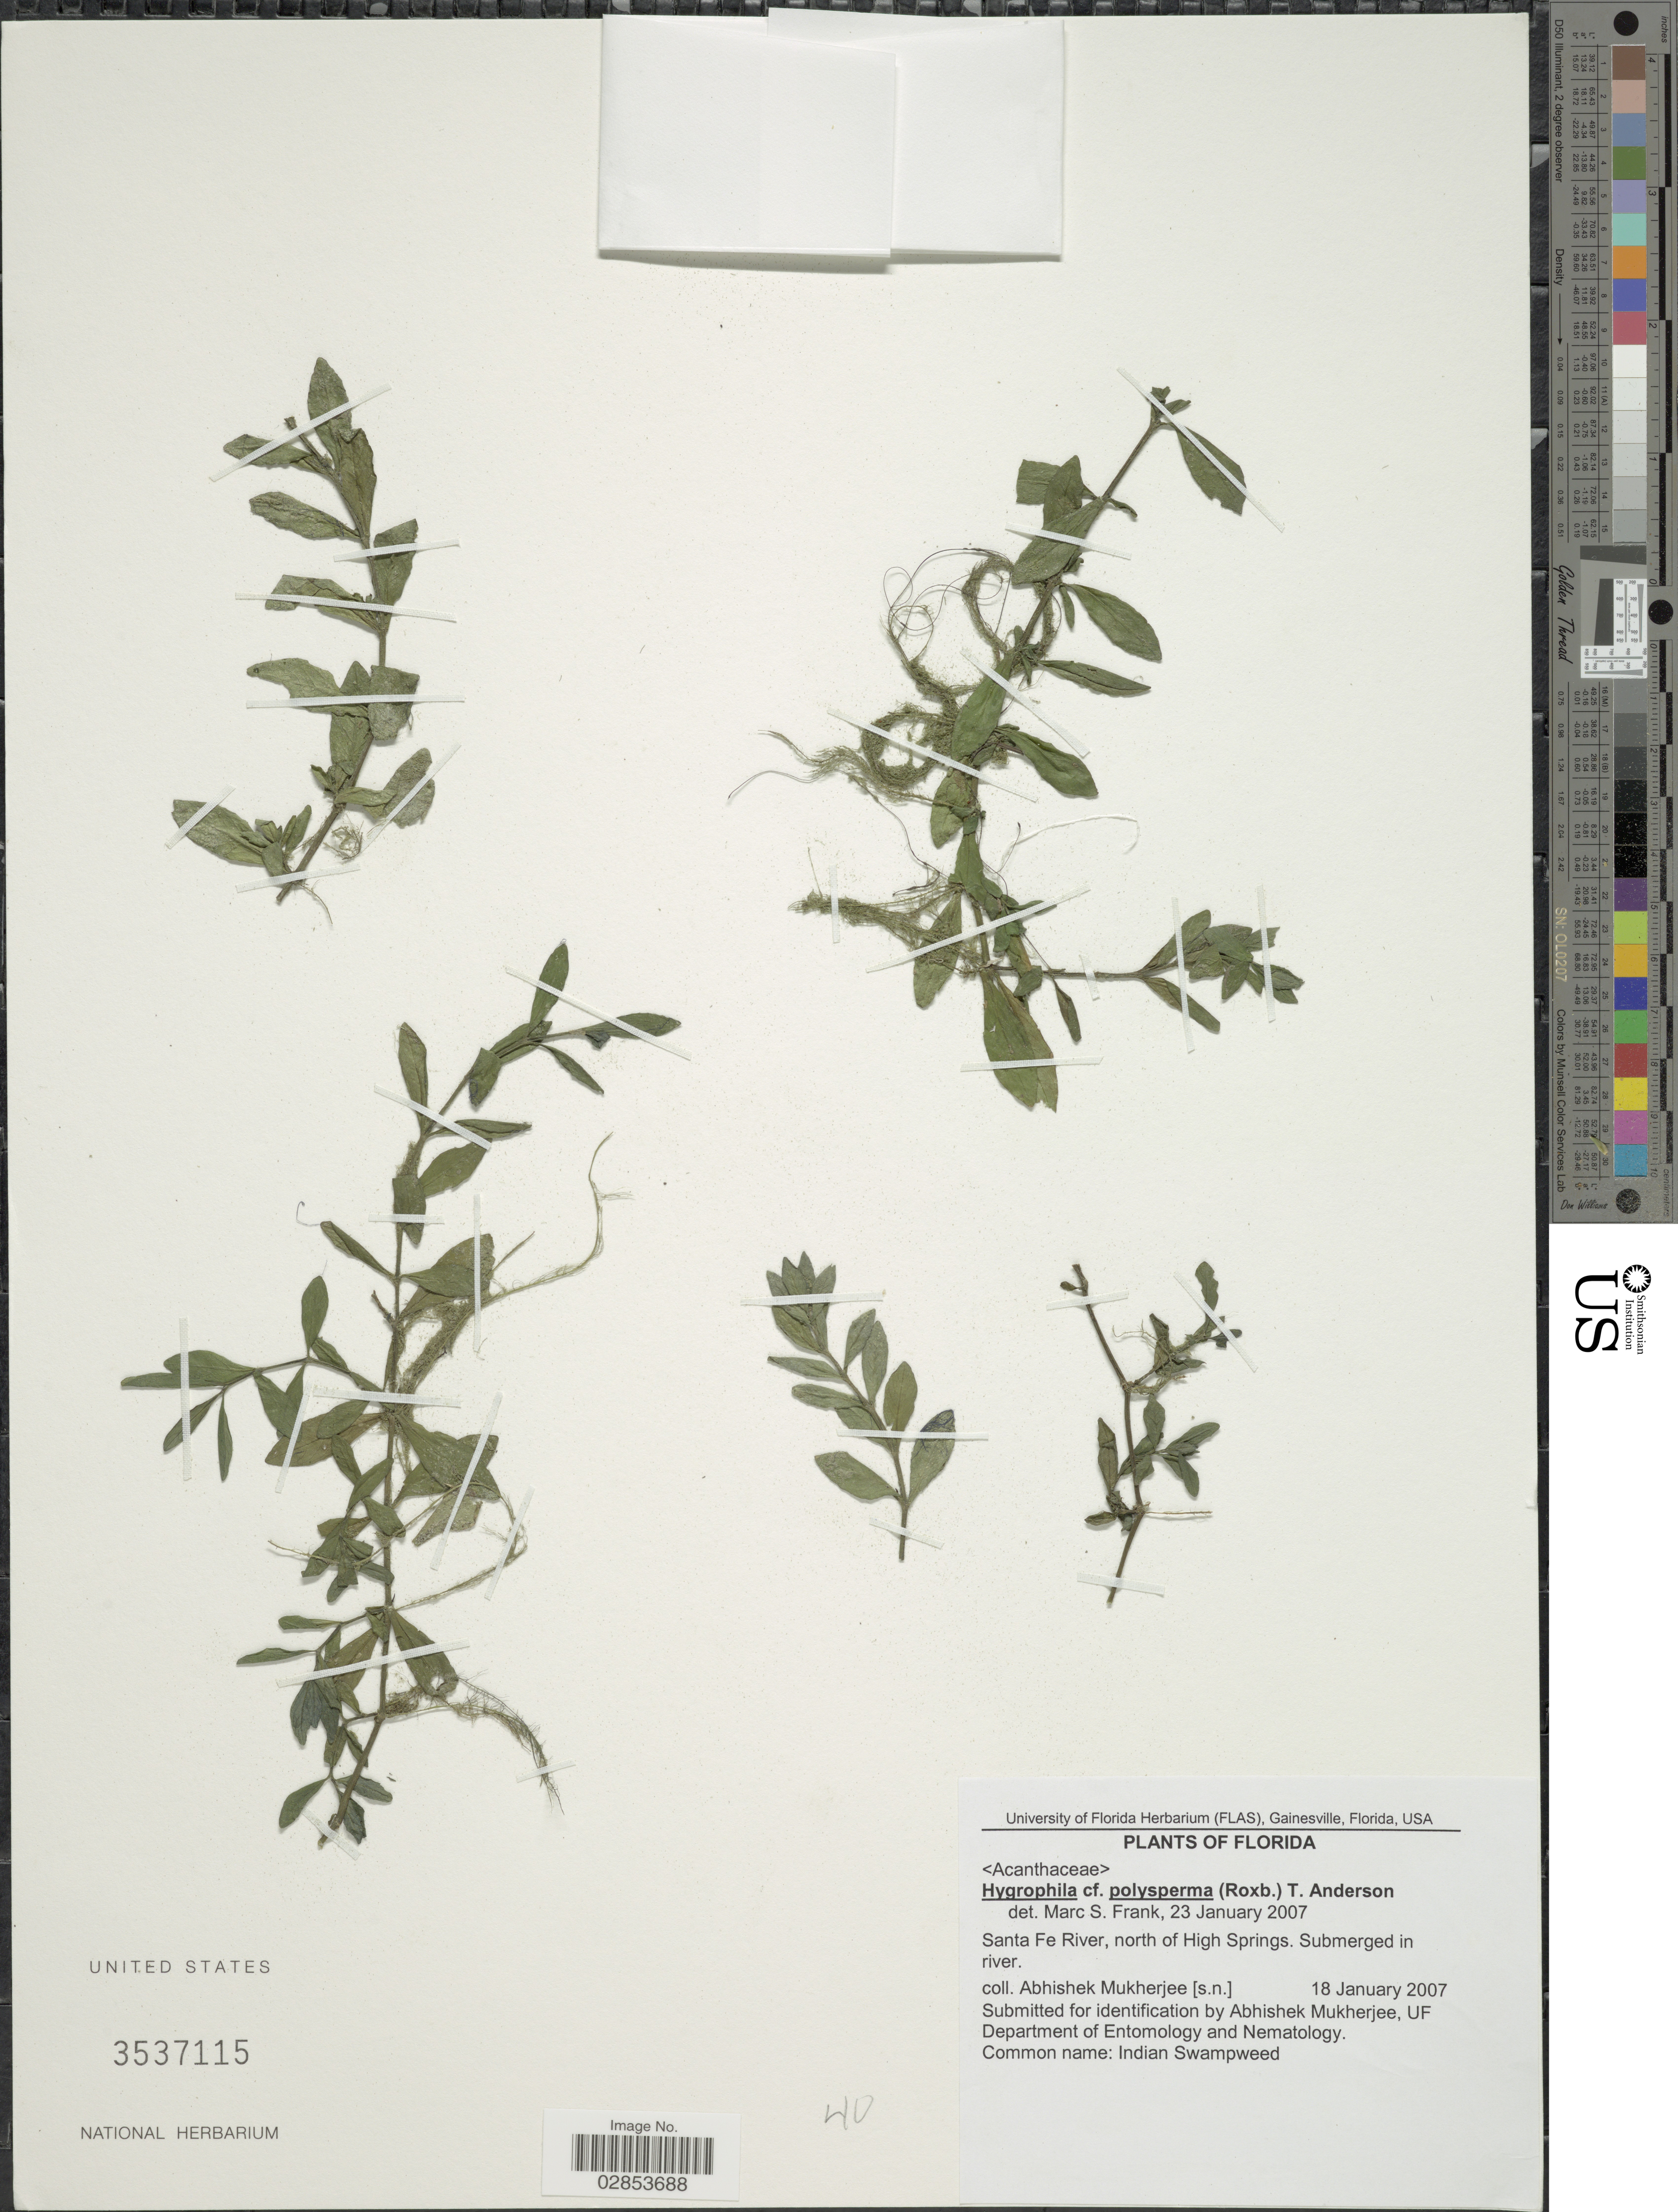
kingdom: Plantae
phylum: Tracheophyta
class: Magnoliopsida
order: Lamiales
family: Acanthaceae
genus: Hygrophila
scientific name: Hygrophila polysperma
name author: T. Anderson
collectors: A. Mukherjee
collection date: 2007-01-18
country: United States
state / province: Florida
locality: Santa Fe River, north of High Springs.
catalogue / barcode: US 3537115